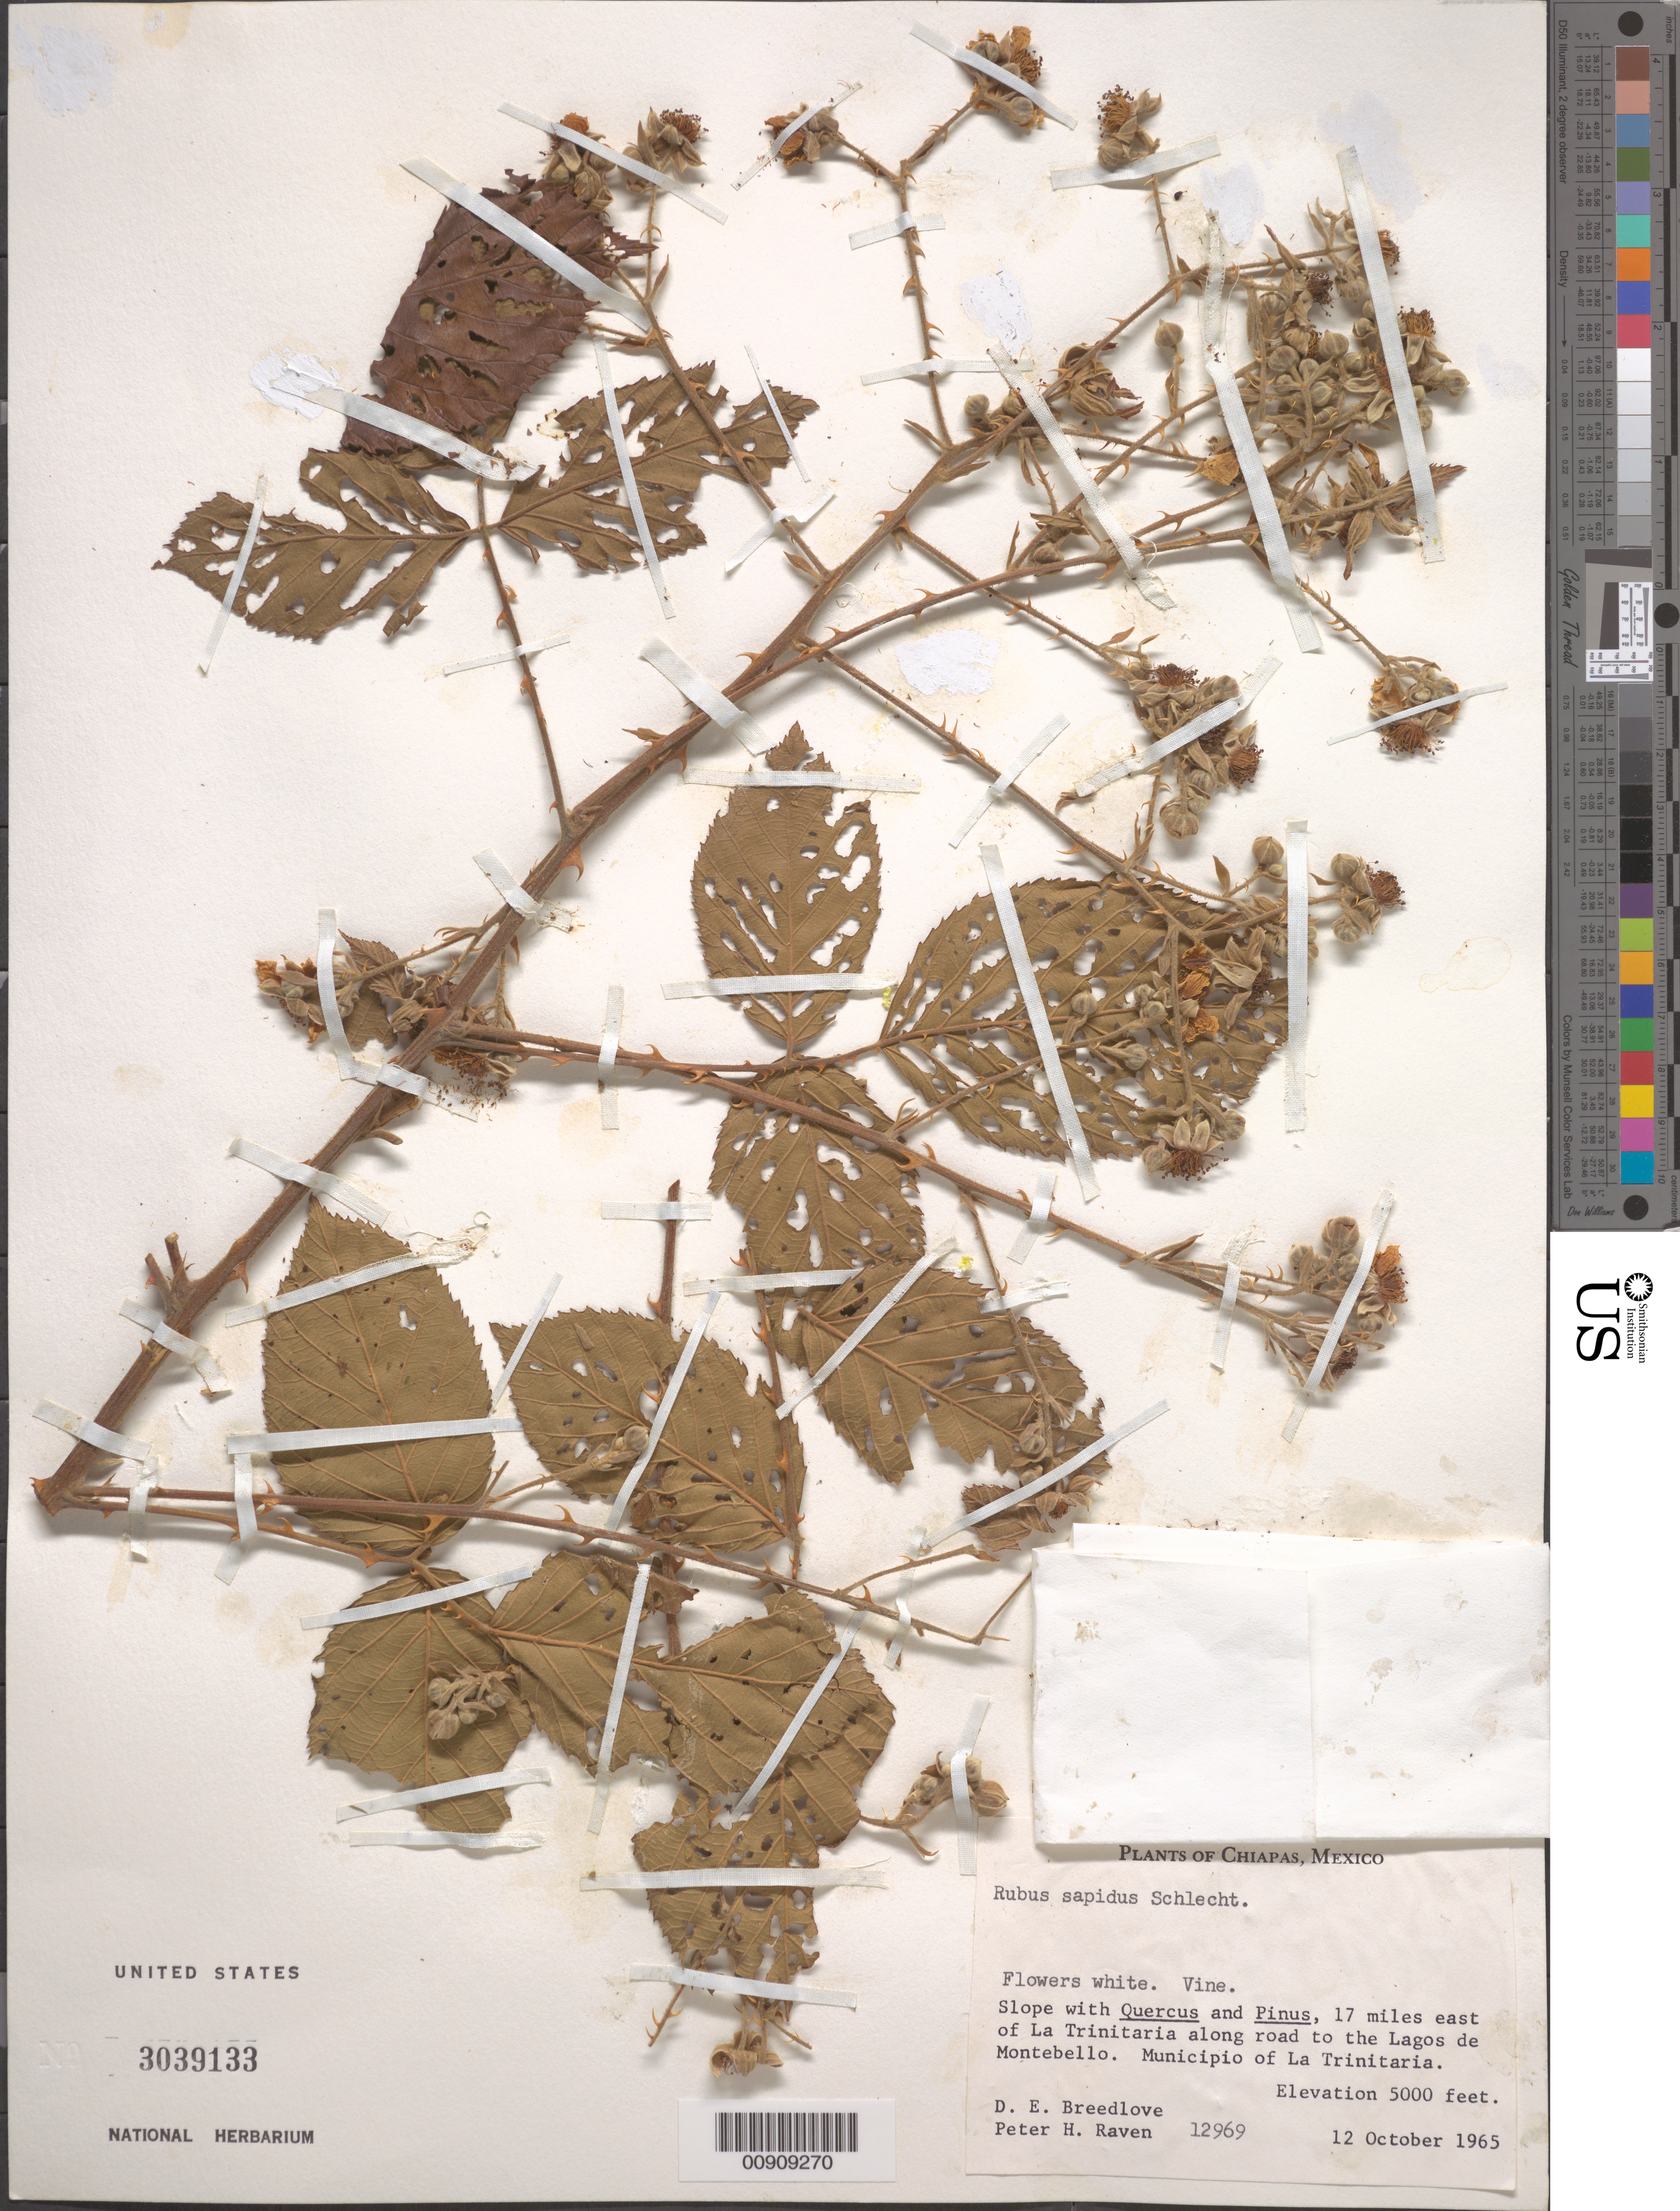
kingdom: Plantae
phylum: Tracheophyta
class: Magnoliopsida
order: Rosales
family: Rosaceae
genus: Rubus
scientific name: Rubus sapidus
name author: Schltdl.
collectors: D. E. Breedlove & P. H. Raven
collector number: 12969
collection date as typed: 12 Oct 1965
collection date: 1965-10-12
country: Mexico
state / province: Chiapas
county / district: Trinitaria, La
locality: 17 miles east of La Trinitaria along road to the Lagos de Montebello. Municipio of La Trinitaria, Chiapas.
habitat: Slope with Quercus and Pinus.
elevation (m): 1524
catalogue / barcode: US 3039133